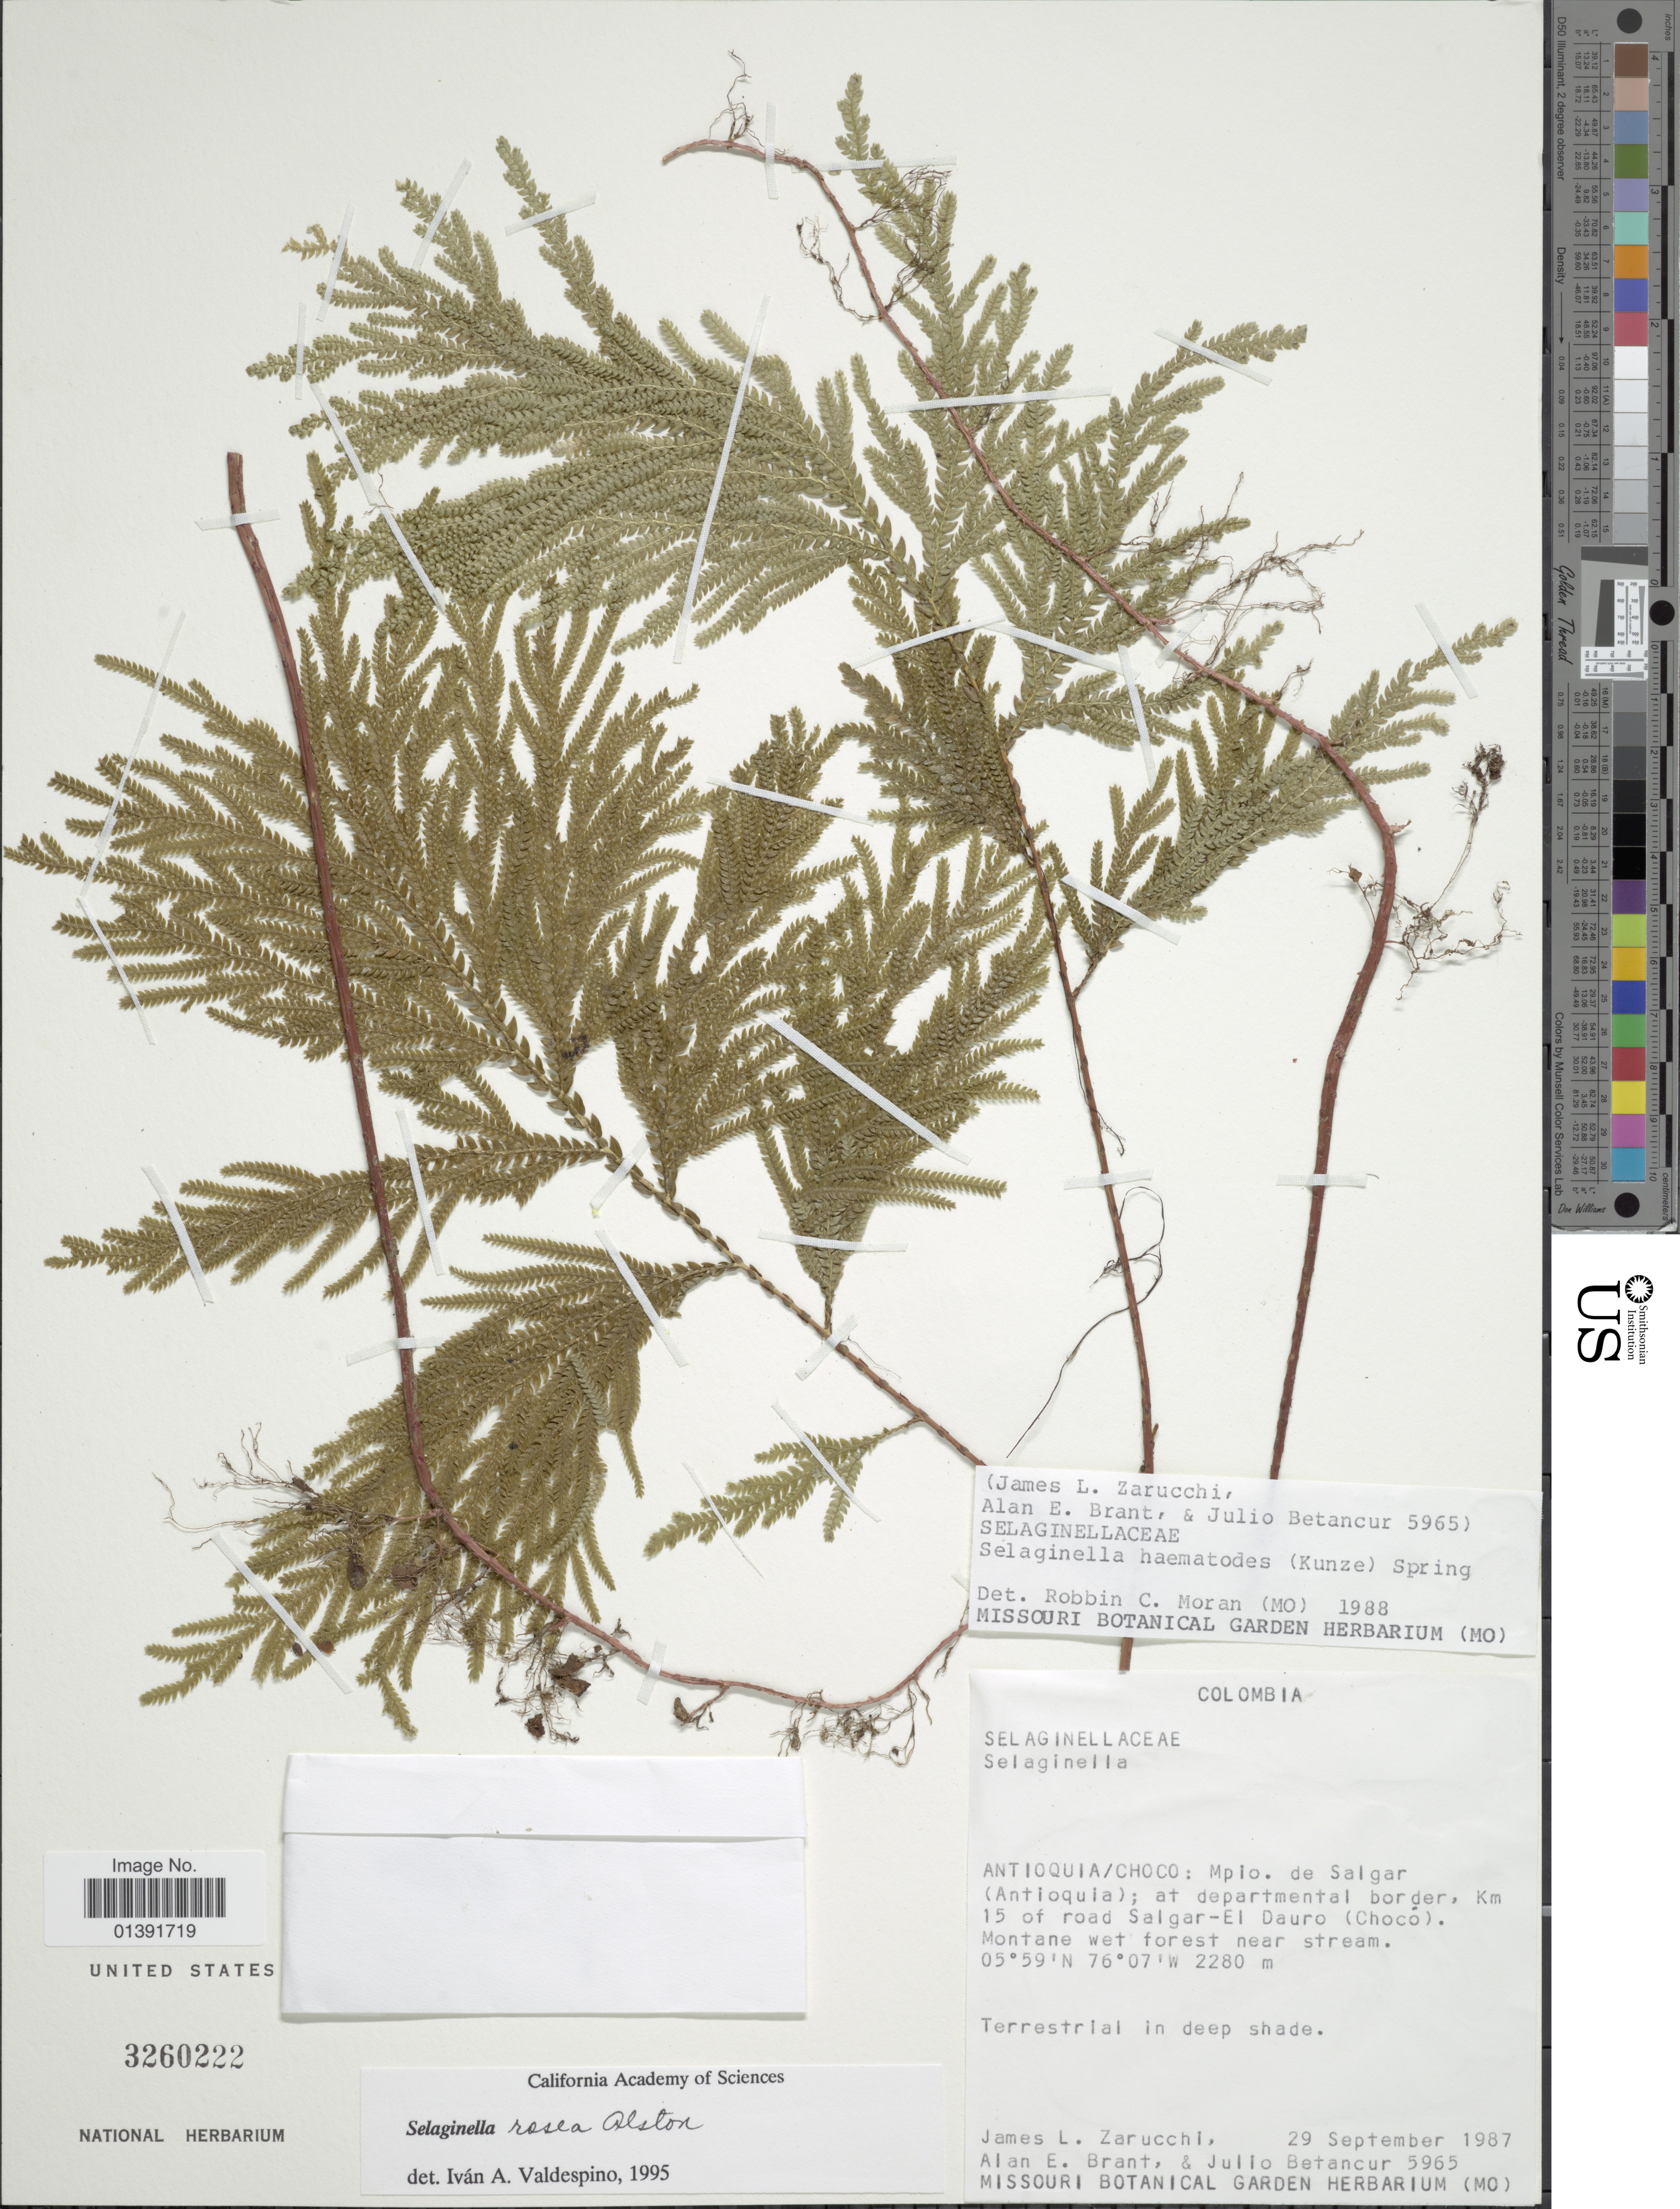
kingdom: Plantae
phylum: Tracheophyta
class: Lycopodiopsida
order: Selaginellales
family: Selaginellaceae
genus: Selaginella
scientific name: Selaginella rosea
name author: Alston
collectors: J. L. Zarucchi, A. Brant & J. Betancur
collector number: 5965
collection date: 1987-09-29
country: Colombia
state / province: Antioquia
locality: Choco: Mpio de Salgar; at departmental border, km 15 of road Salgar-El Dauro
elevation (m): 2280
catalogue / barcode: US 3260222